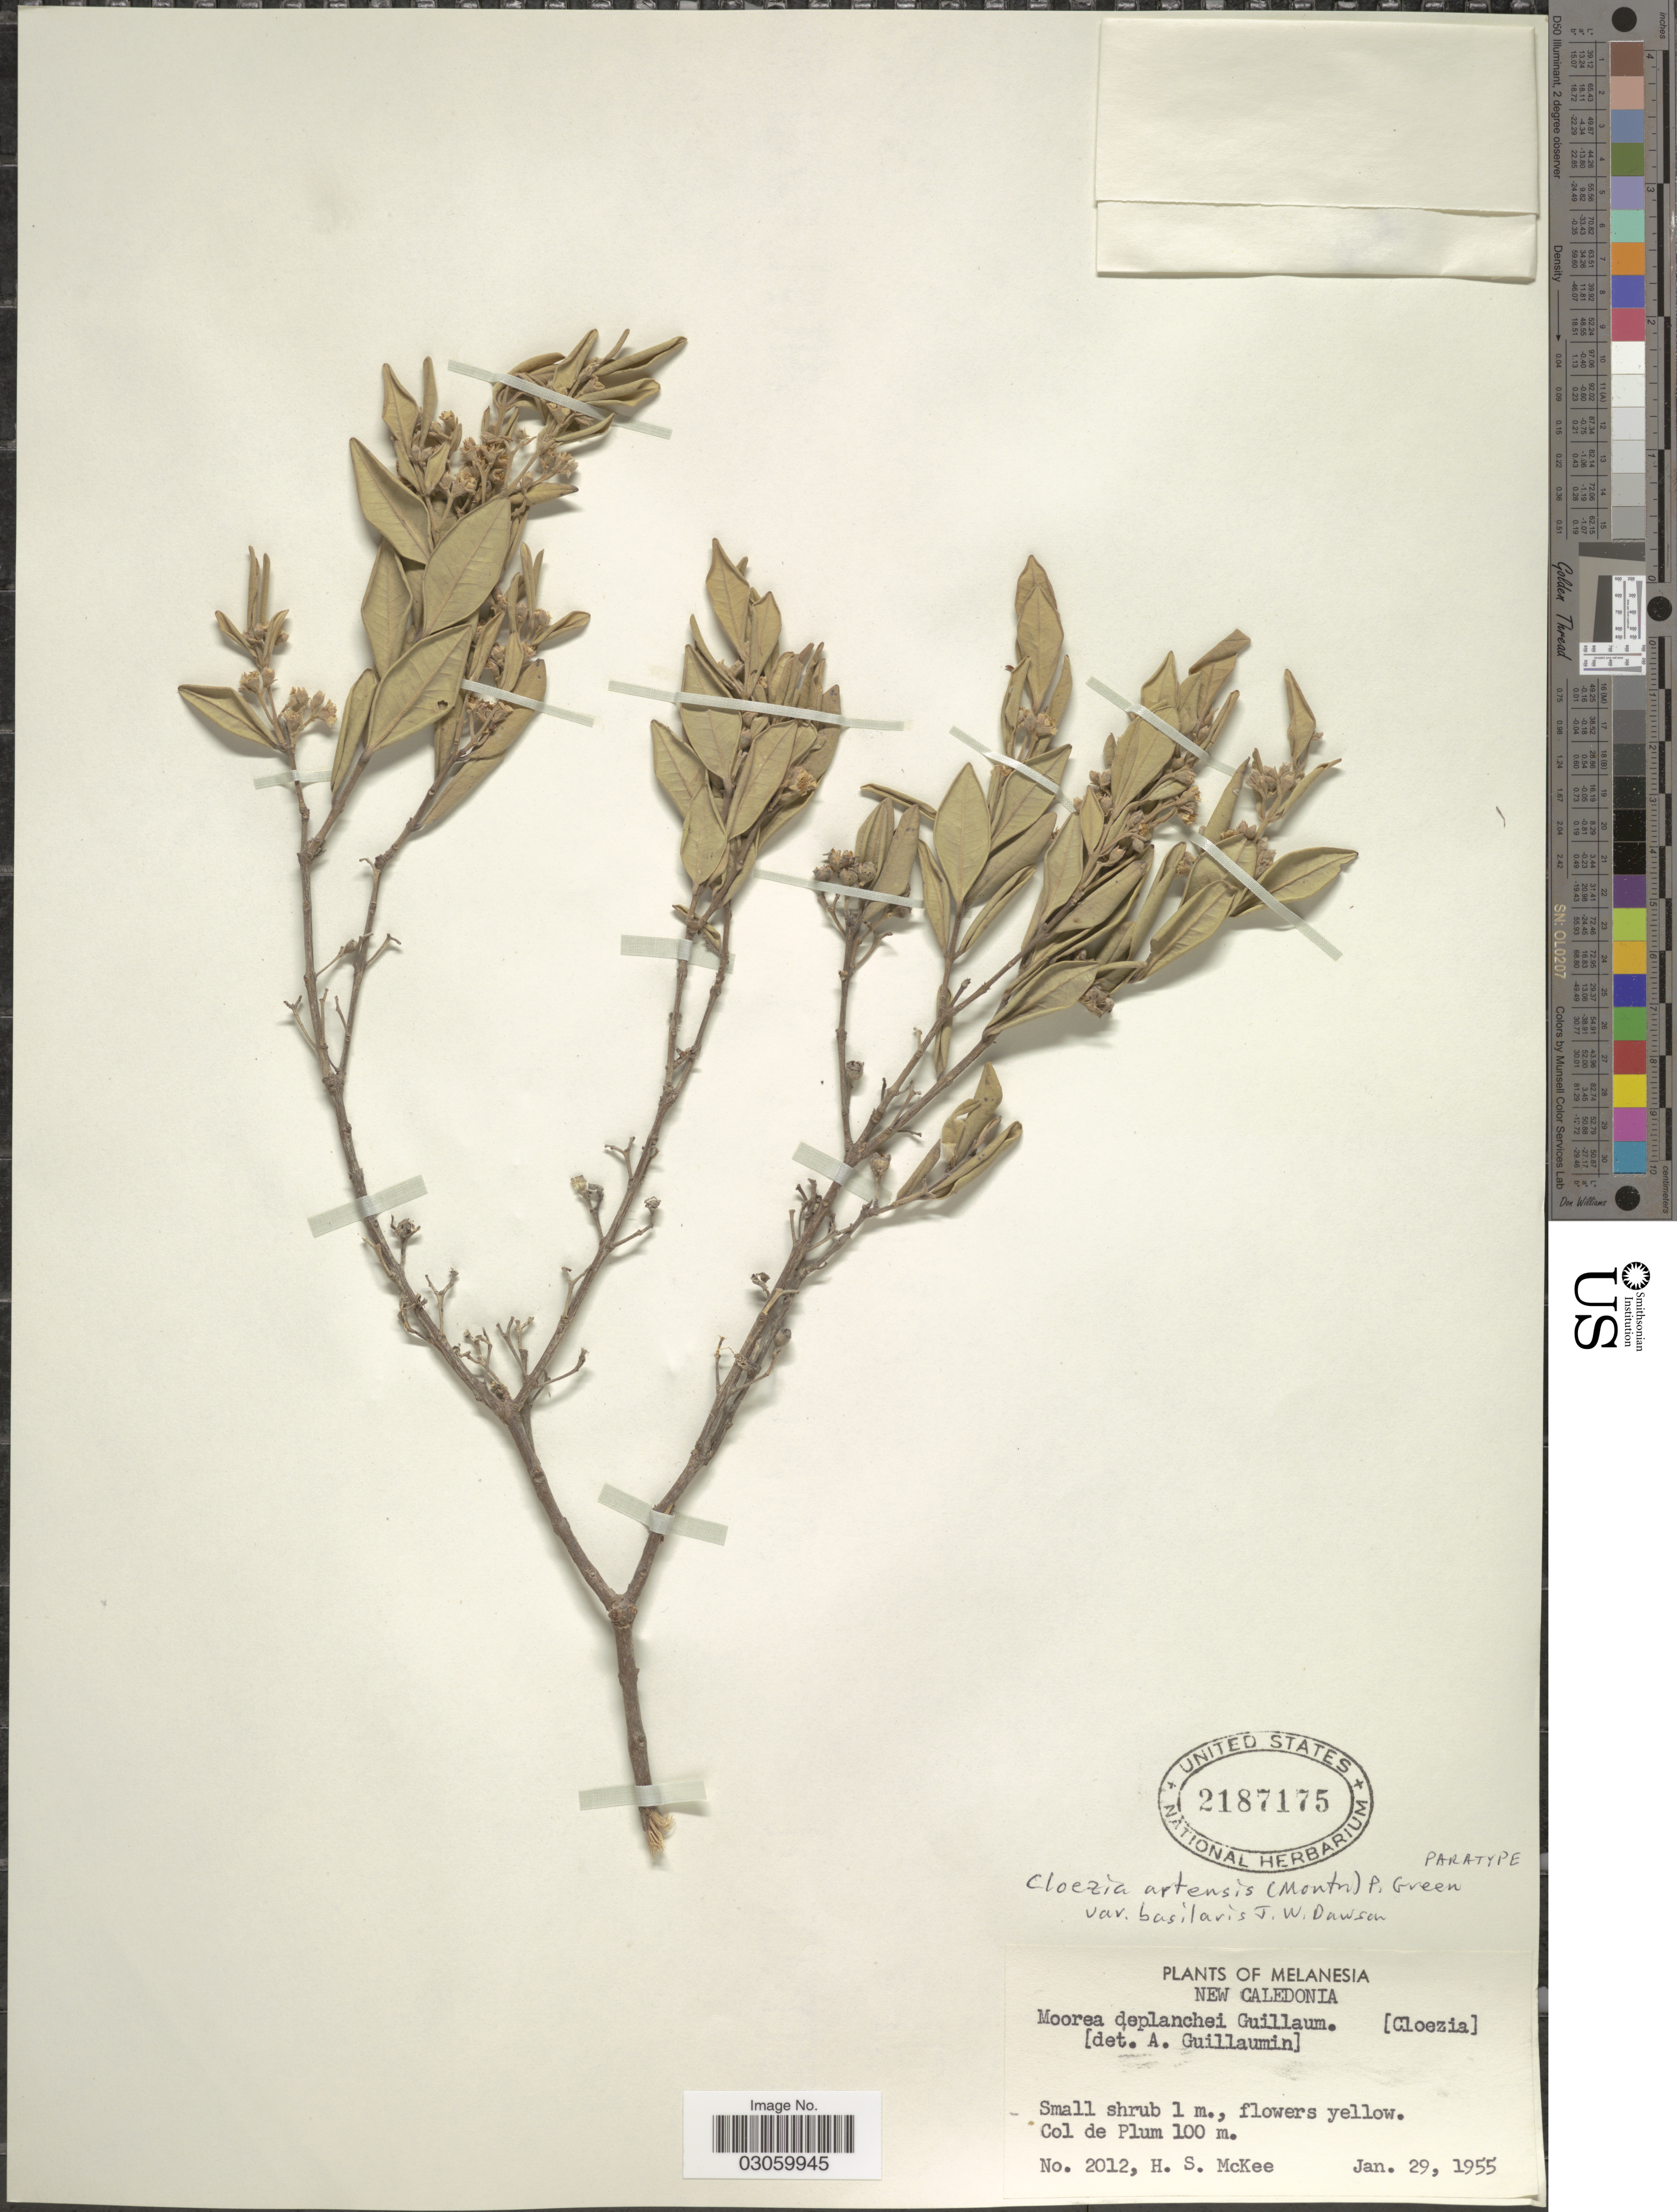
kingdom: Plantae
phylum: Tracheophyta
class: Magnoliopsida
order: Myrtales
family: Myrtaceae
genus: Cloezia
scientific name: Cloezia artensis var. basilaris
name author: J.W. Dawson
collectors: H. S. McKee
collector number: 2012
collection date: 1955-01-29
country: New Caledonia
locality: Melanesia. Col de Plum.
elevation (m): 100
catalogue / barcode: US 2187175